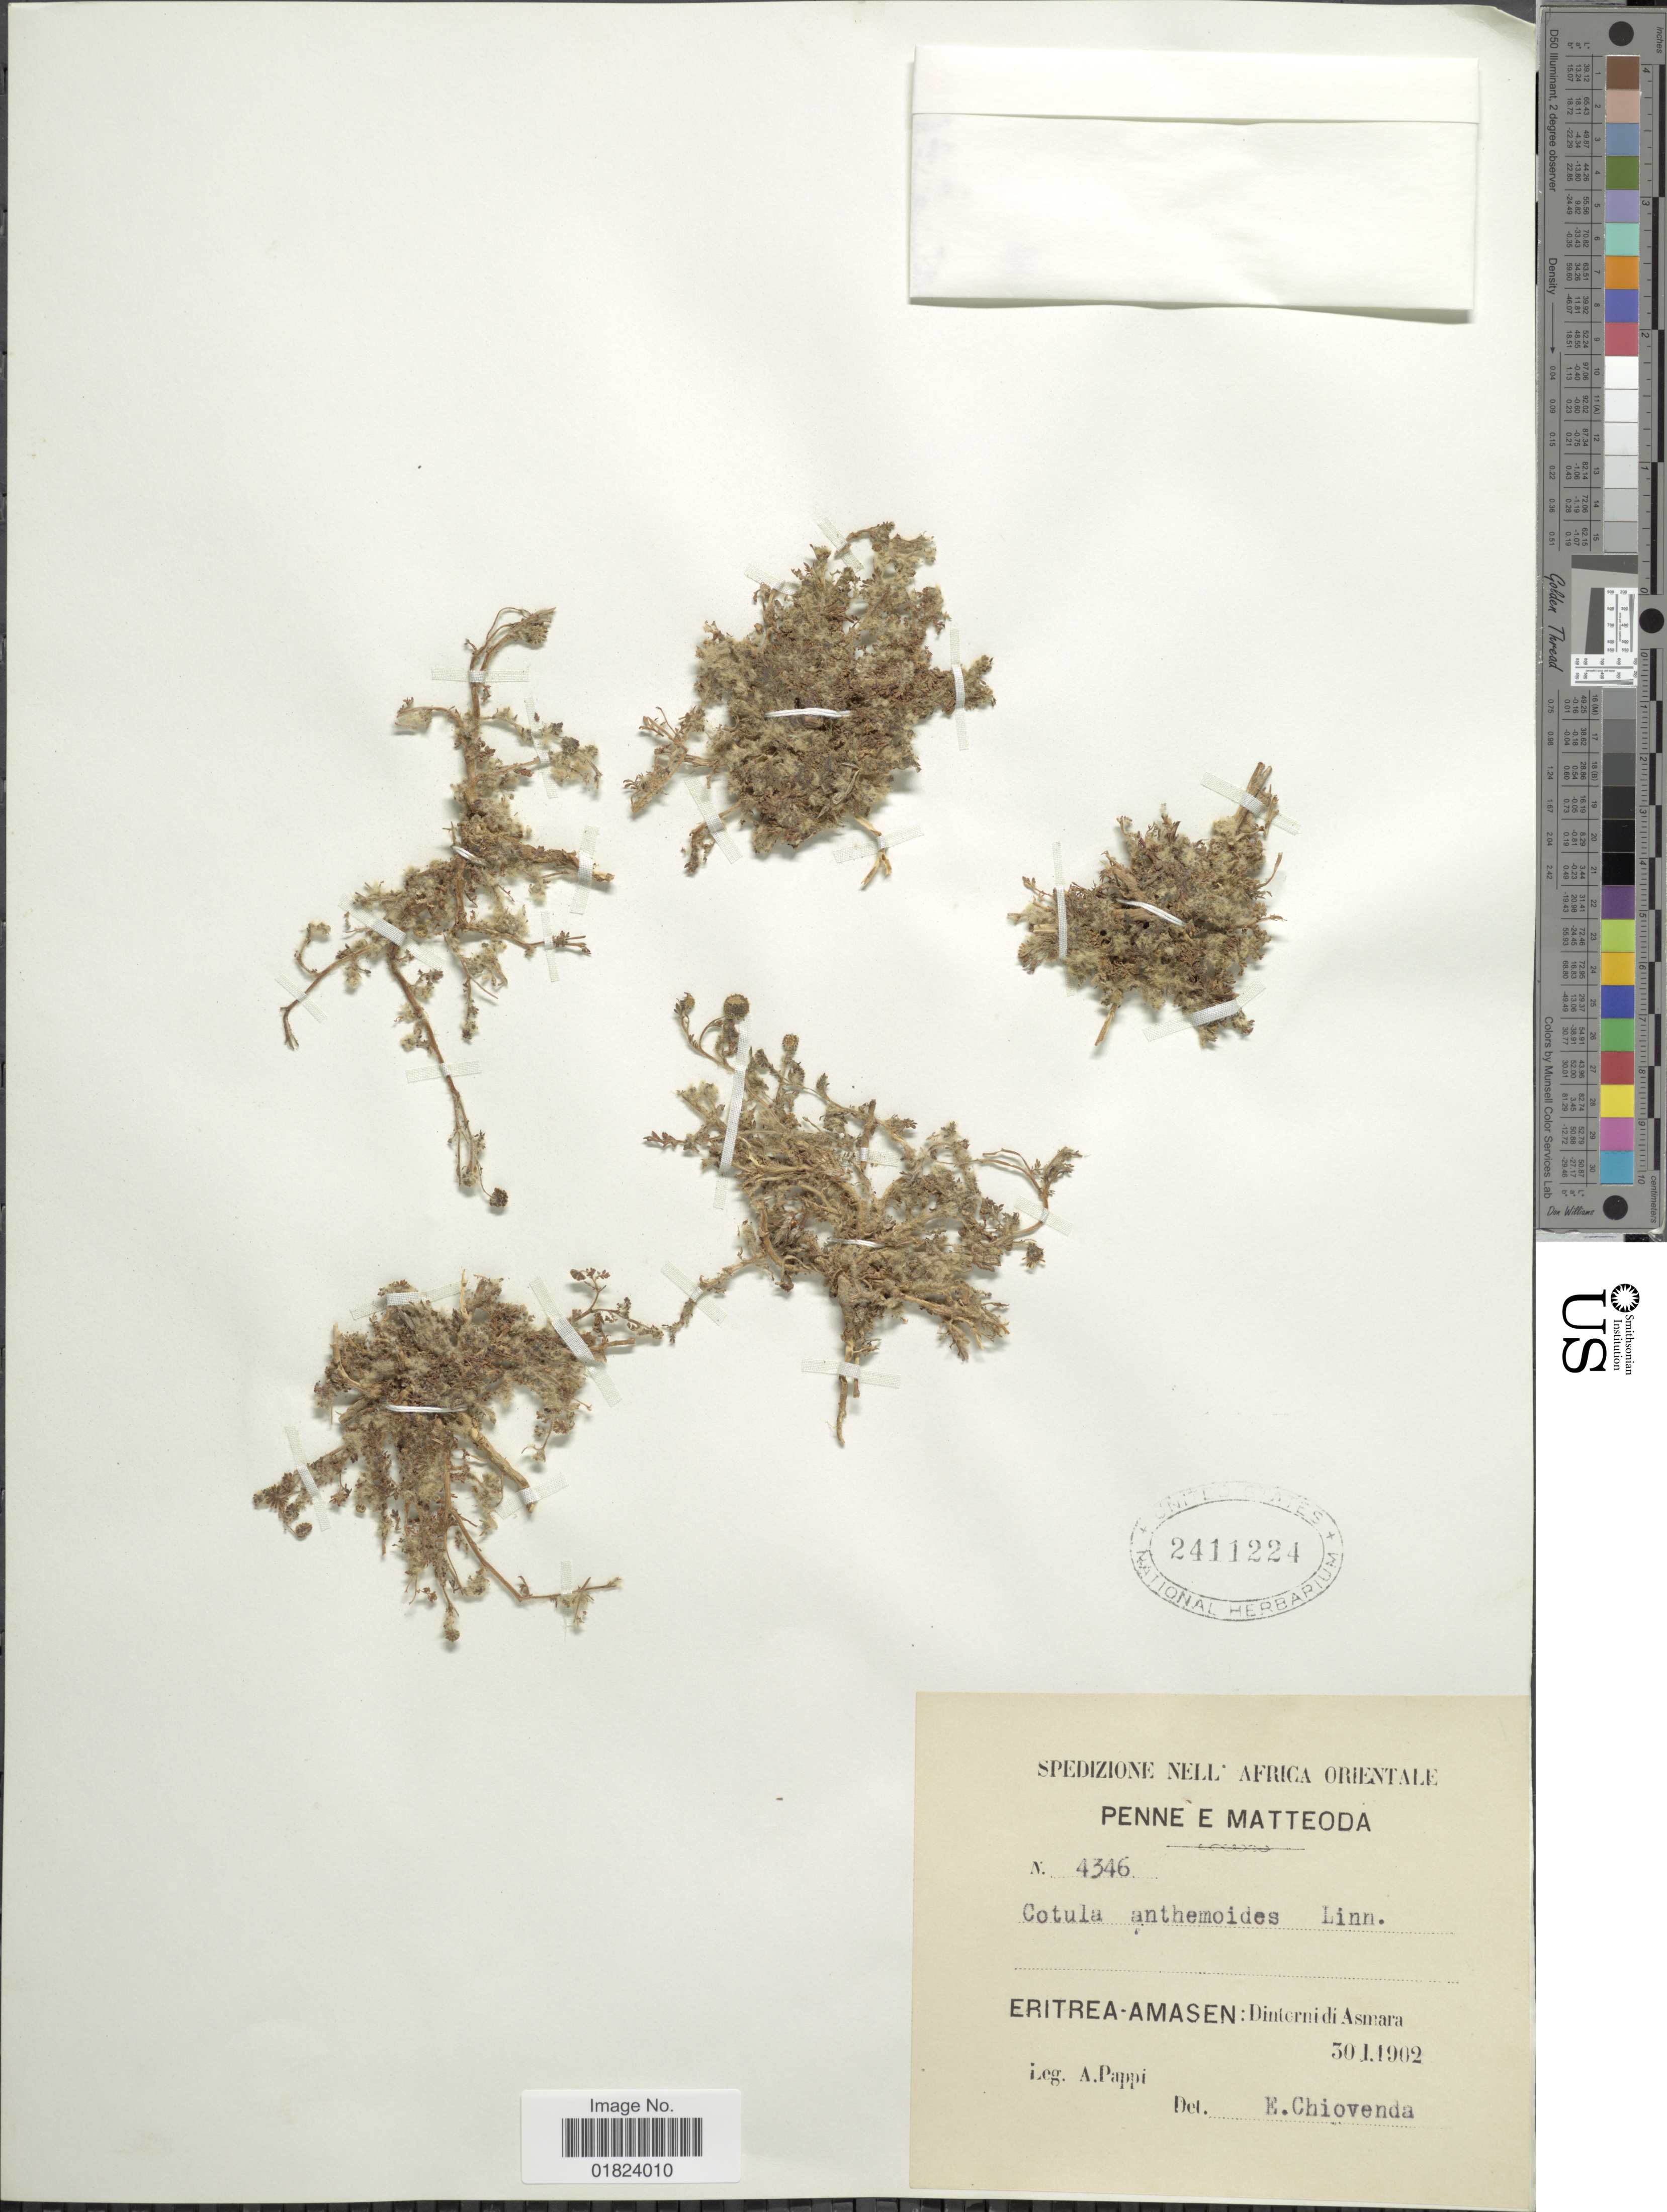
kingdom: Plantae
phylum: Tracheophyta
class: Magnoliopsida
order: Asterales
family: Asteraceae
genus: Cotula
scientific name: Cotula anthemoides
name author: L.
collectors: A. Pappi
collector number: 4346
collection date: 1902-01-30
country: Eritrea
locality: Eritrea-Amasen: Dinterni di Asmara, Penne E Matteoda.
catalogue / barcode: US 2411224